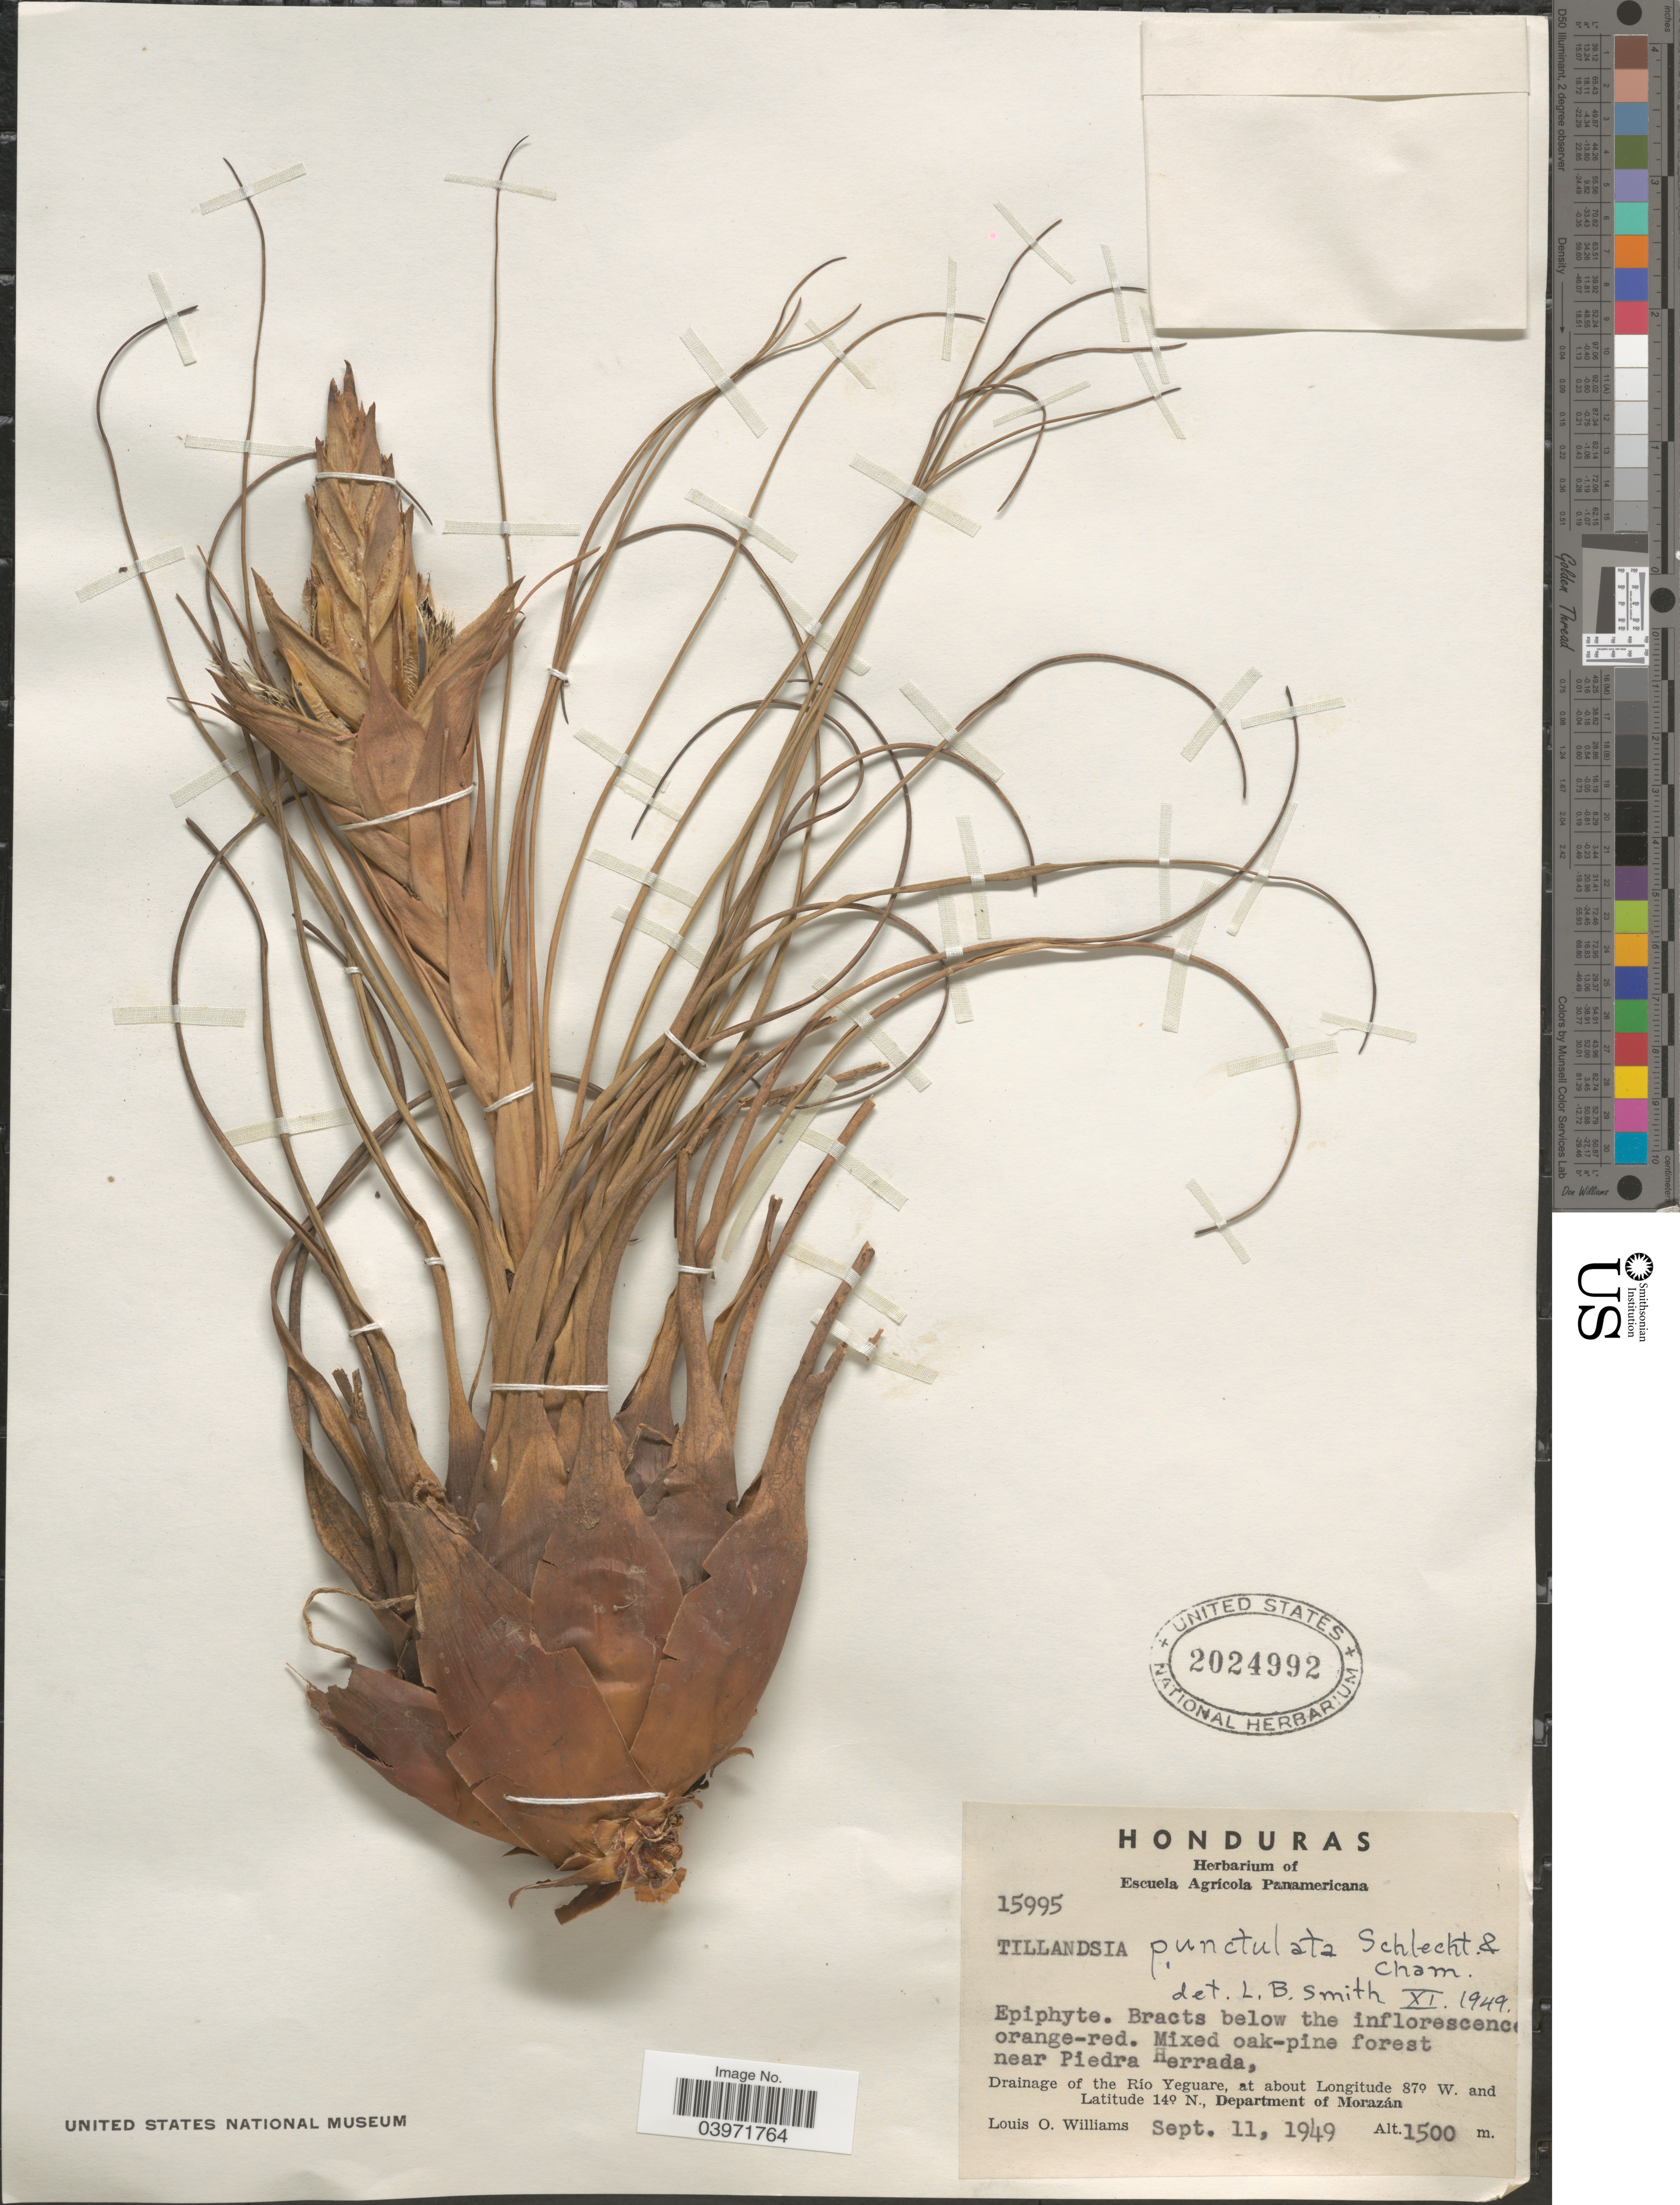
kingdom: Plantae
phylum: Tracheophyta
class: Liliopsida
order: Poales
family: Bromeliaceae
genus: Tillandsia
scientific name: Tillandsia punctulata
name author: Schltdl. & Cham.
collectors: L. O. Williams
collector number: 15995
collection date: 1949-09-11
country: Honduras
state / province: Fco. Morazán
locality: Mixed oak-pine forest near Piedra Herrada. Drainage of the Río Yeguare, Department of Morazán.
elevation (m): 1500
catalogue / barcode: US 2024992